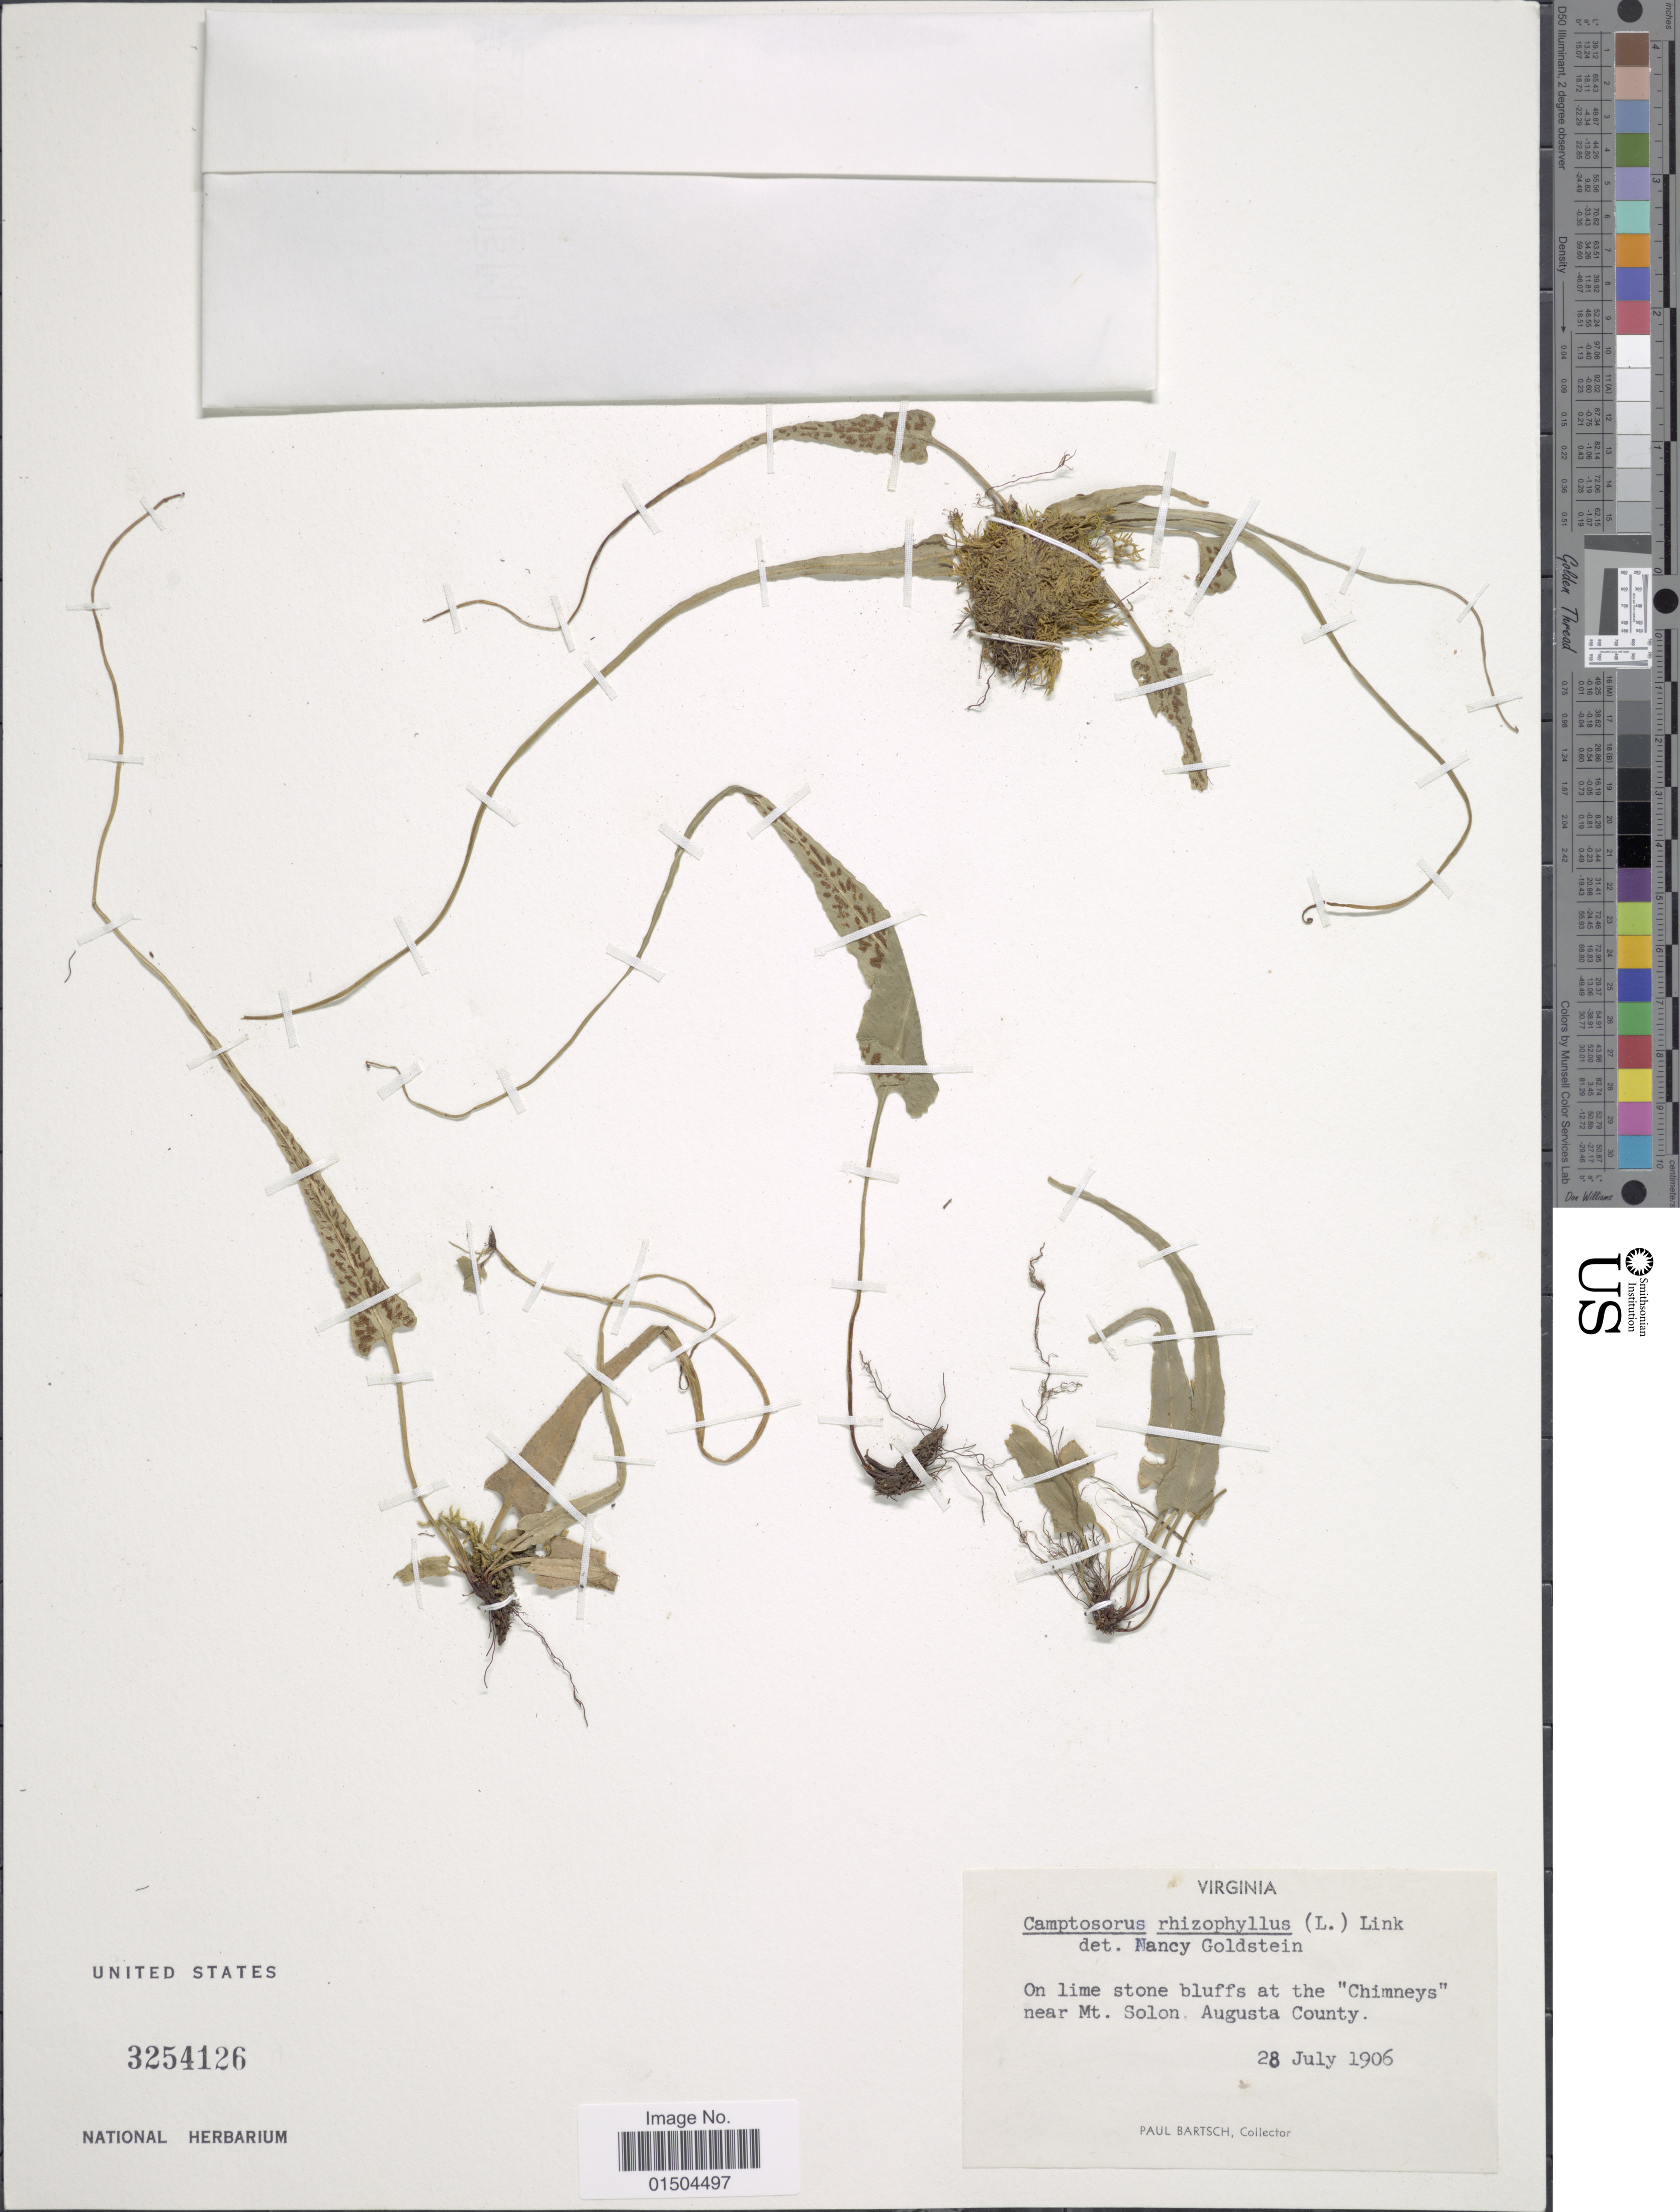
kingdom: Plantae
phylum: Tracheophyta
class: Polypodiopsida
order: Polypodiales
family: Aspleniaceae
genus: Asplenium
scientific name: Asplenium rhizophyllum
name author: L.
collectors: P. Bartsch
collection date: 1906-07-28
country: United States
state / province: Virginia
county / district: Augusta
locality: On lime stone bluffs at the "Chimneys" near Mt. Solon, Augusta County.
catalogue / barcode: US 3254126